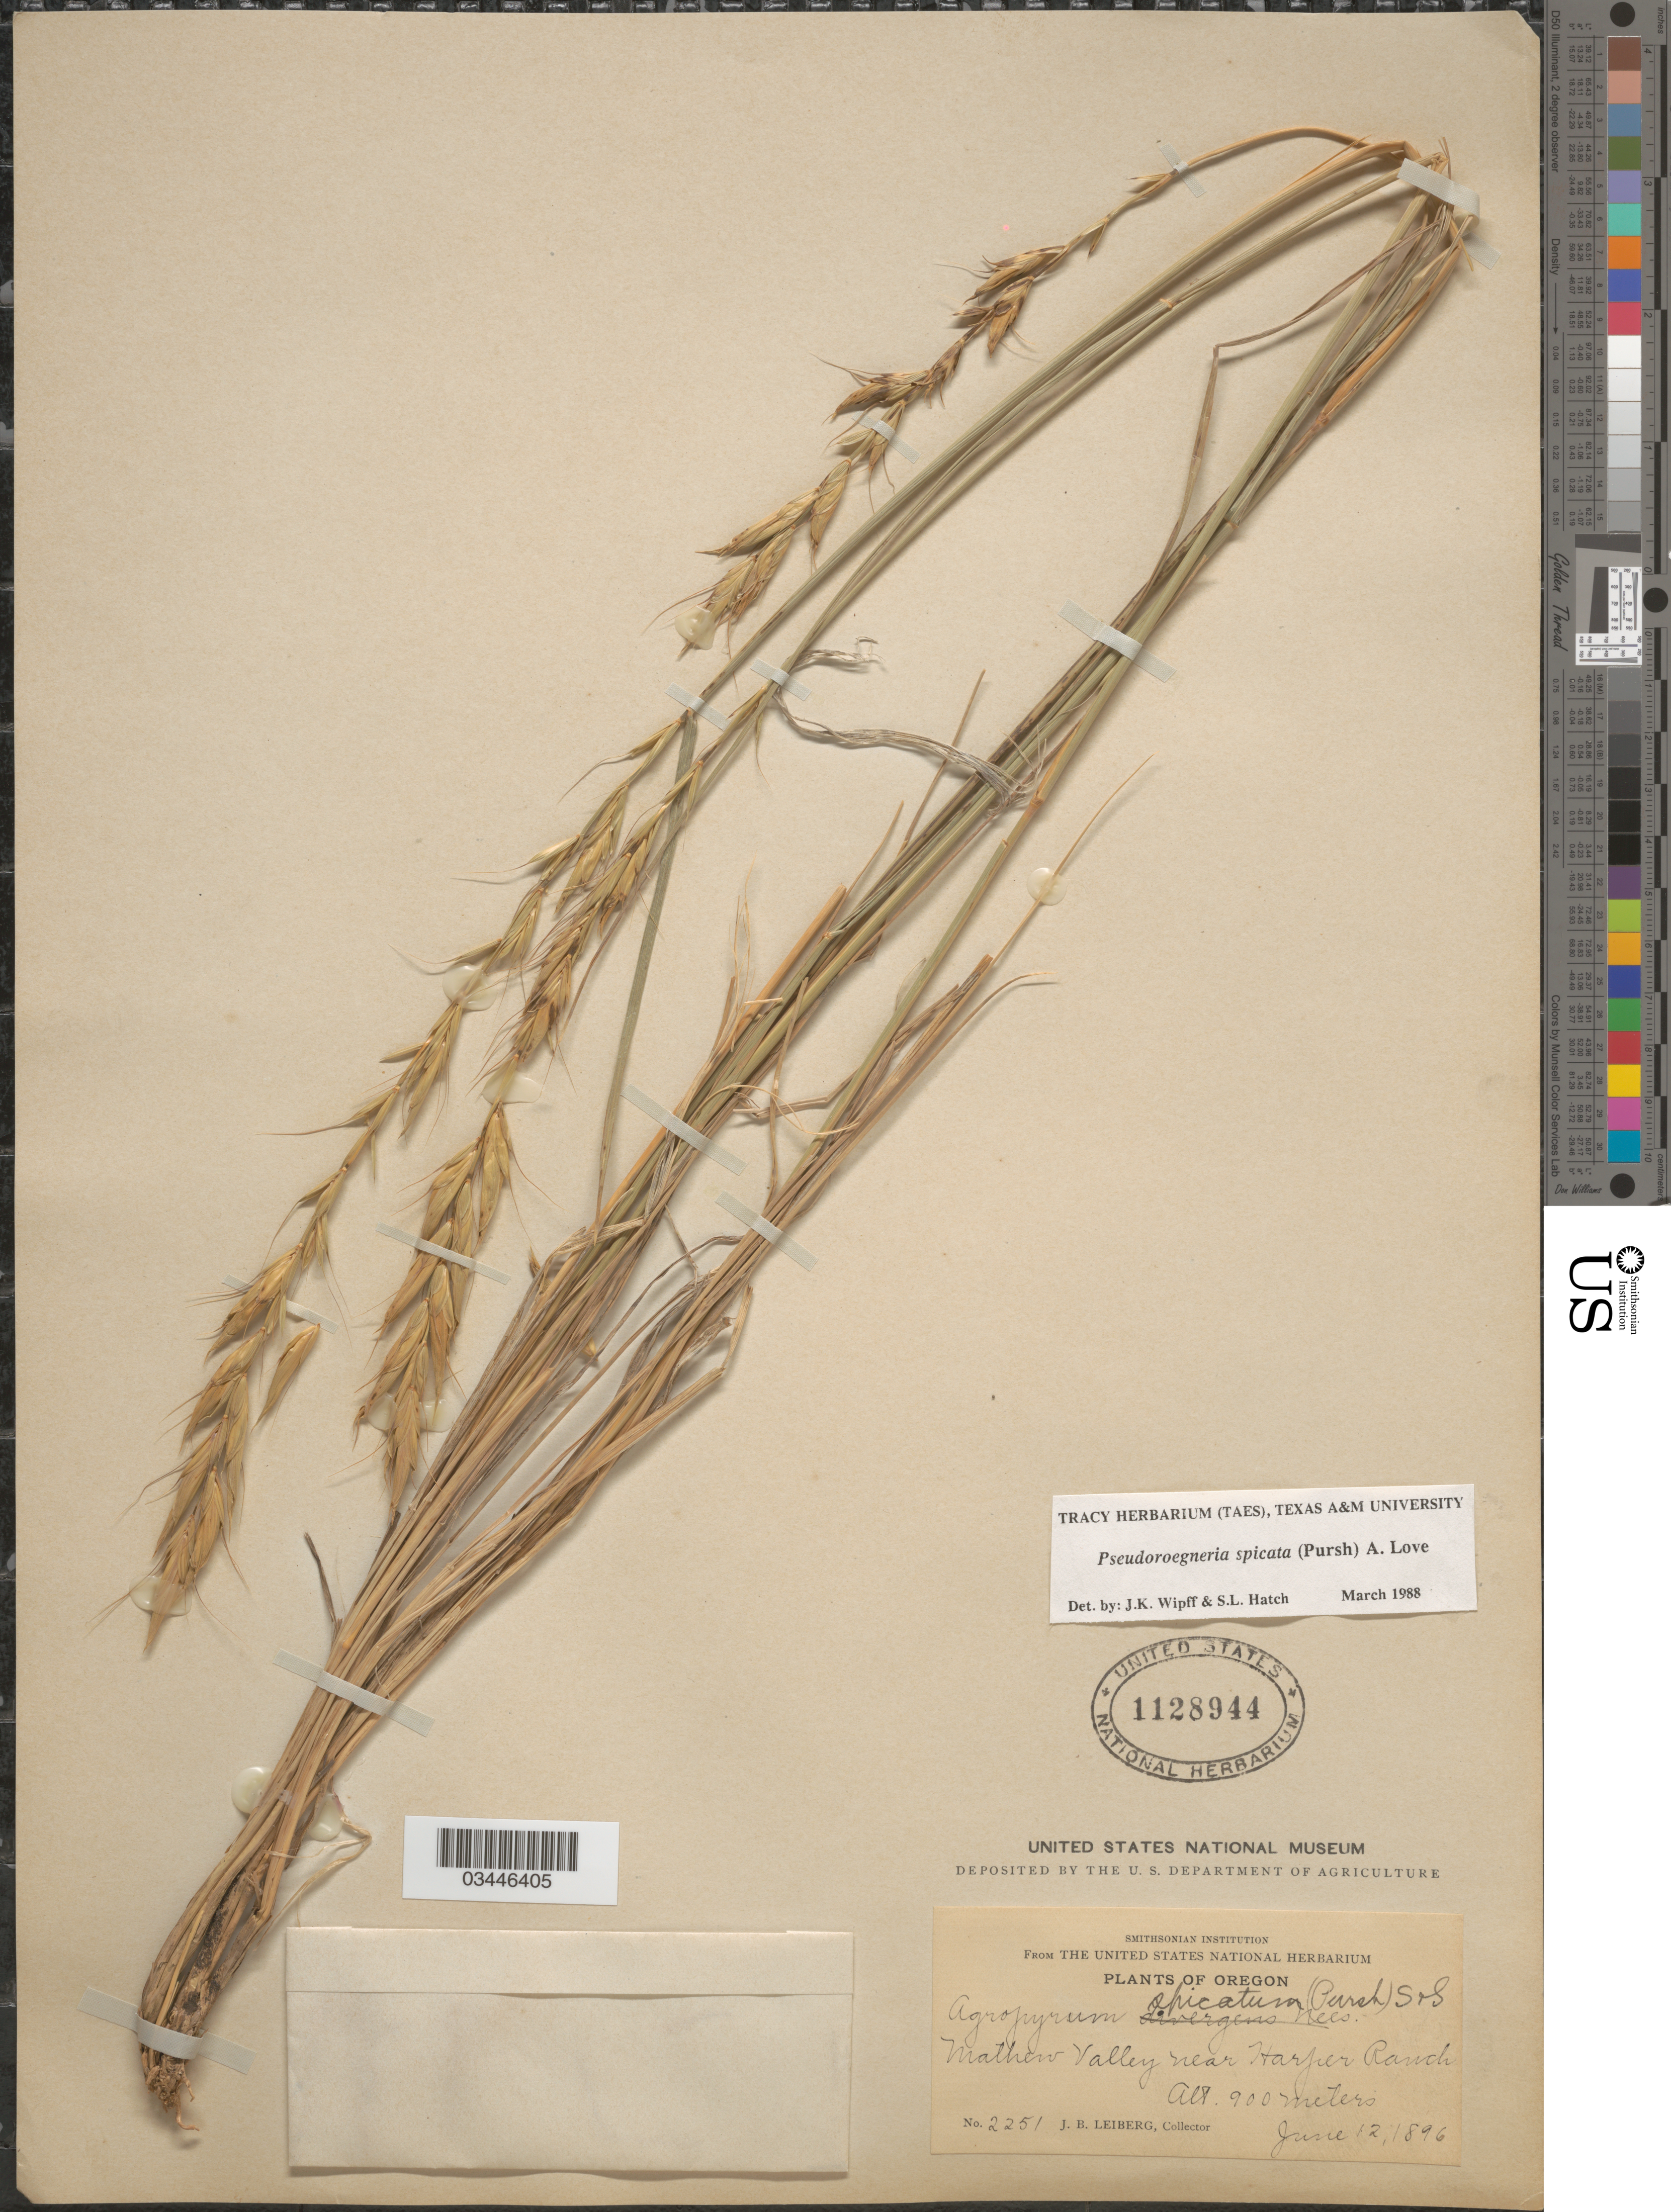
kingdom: Plantae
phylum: Tracheophyta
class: Liliopsida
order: Poales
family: Poaceae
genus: Pseudoroegneria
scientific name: Pseudoroegneria spicata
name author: (Pursh) Á. Löve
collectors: J. B. Leiberg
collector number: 2251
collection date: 1896-06-12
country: United States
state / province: Oregon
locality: Mathew Valley near Harper Ranch.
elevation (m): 900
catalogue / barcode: US 1128944